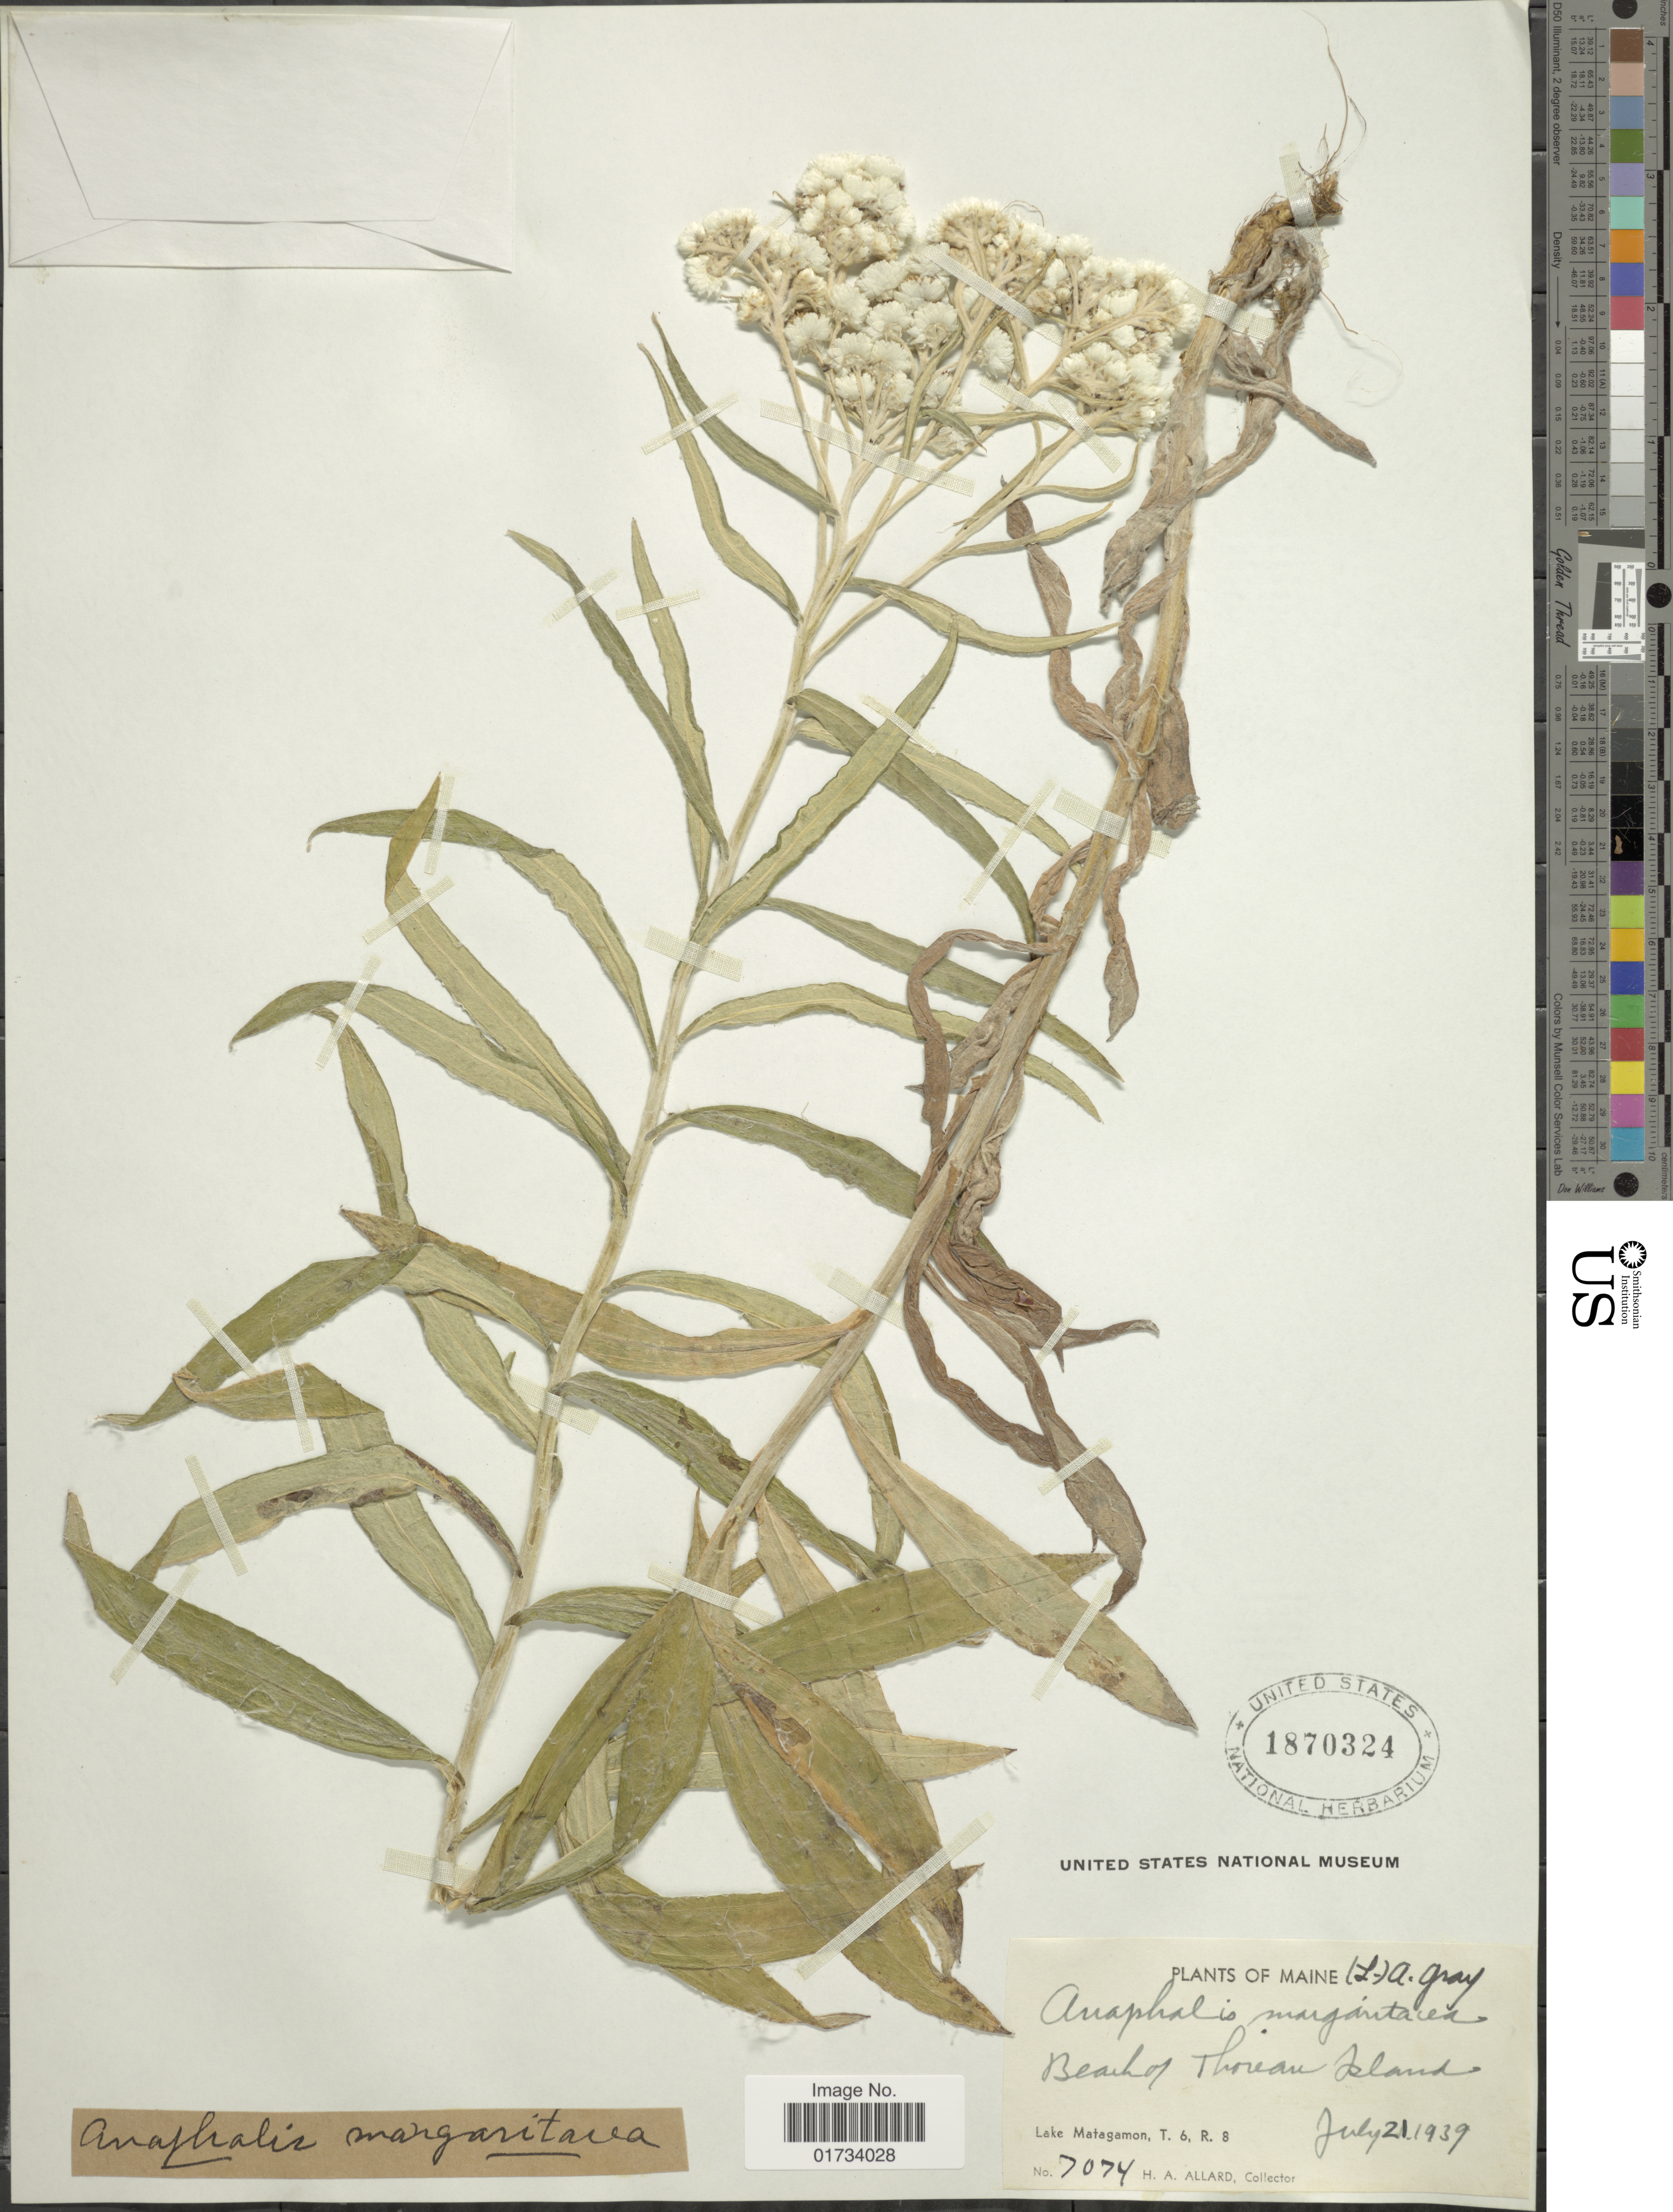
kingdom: Plantae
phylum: Tracheophyta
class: Magnoliopsida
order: Asterales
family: Asteraceae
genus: Anaphalis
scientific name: Anaphalis margaritacea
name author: (L.) Benth. & Hook. f.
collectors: H. A. Allard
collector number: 7074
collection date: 1939-07-21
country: United States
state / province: Maine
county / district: Piscataquis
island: Thoreau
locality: Beach of Thoreau Island, Lake Matagamon T. 6, R.8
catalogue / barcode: US 1870324